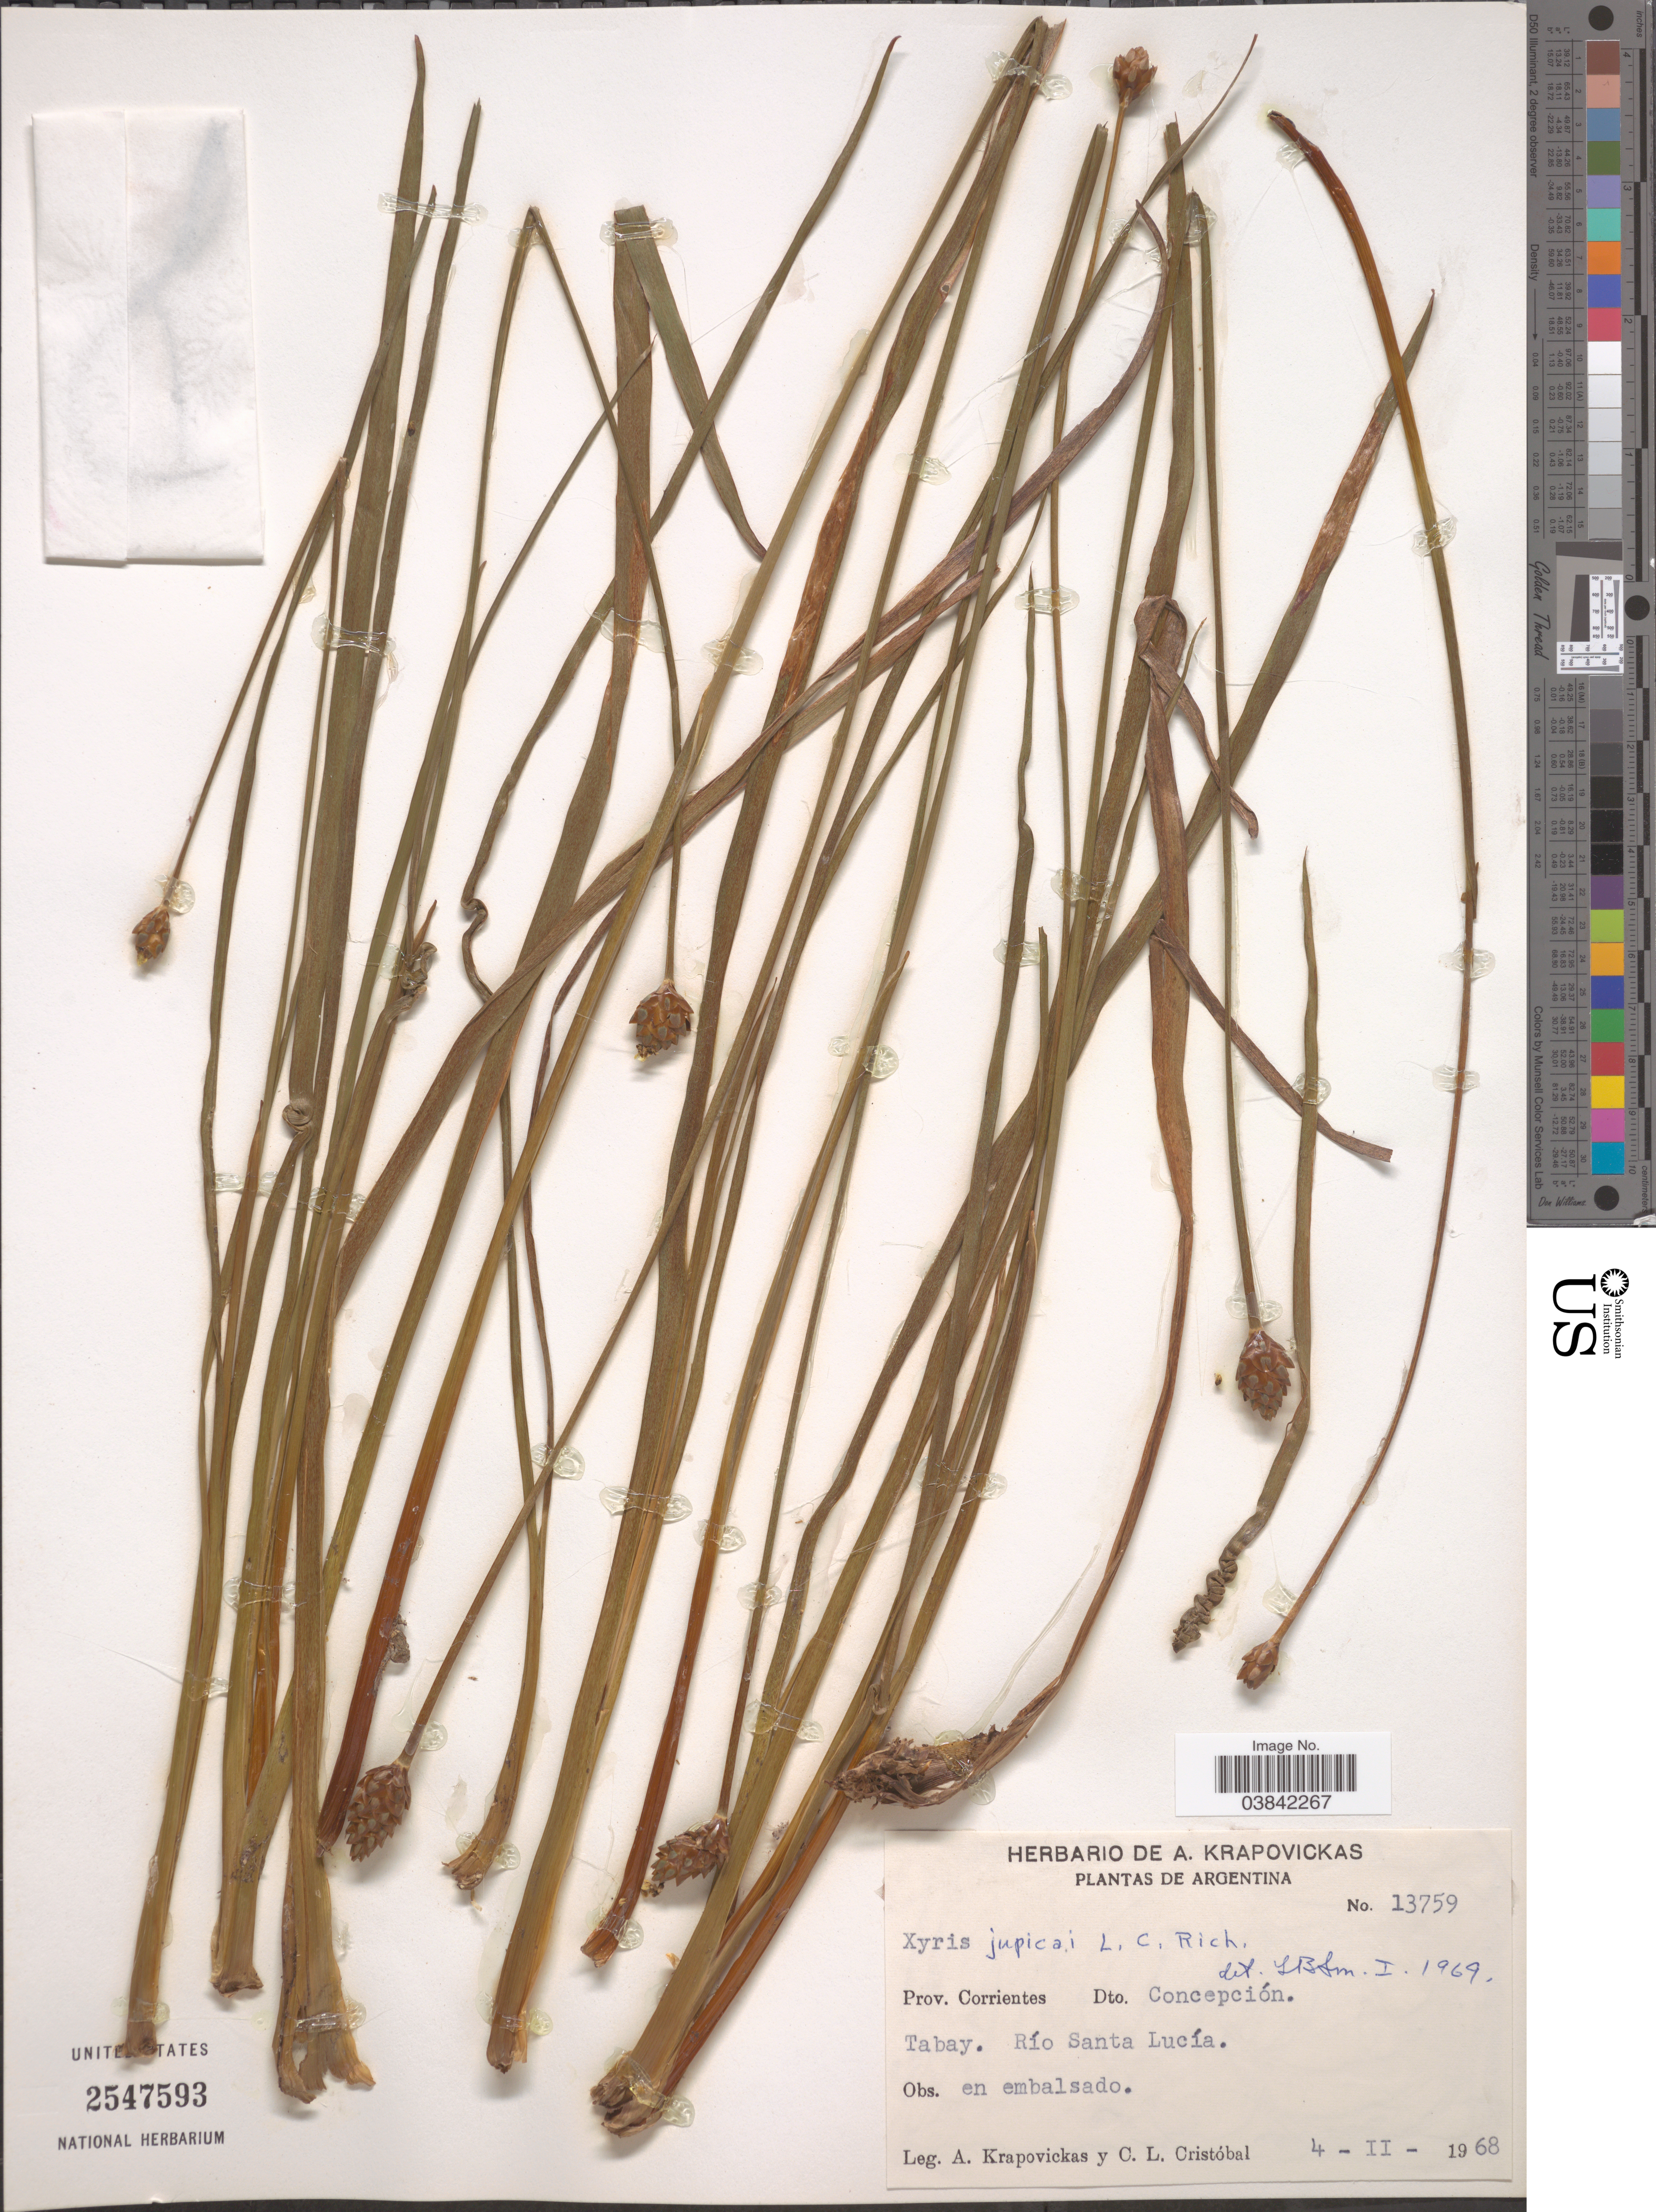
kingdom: Plantae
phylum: Tracheophyta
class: Liliopsida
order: Poales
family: Xyridaceae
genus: Xyris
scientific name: Xyris jupicai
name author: Rich.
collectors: A. Krapovickas & C. L. Cristóbal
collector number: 13759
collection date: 1968-02-04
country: Argentina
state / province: Corrientes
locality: Dto. Concepción. Tabay. Río Santa Lucía.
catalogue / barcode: US 2547593